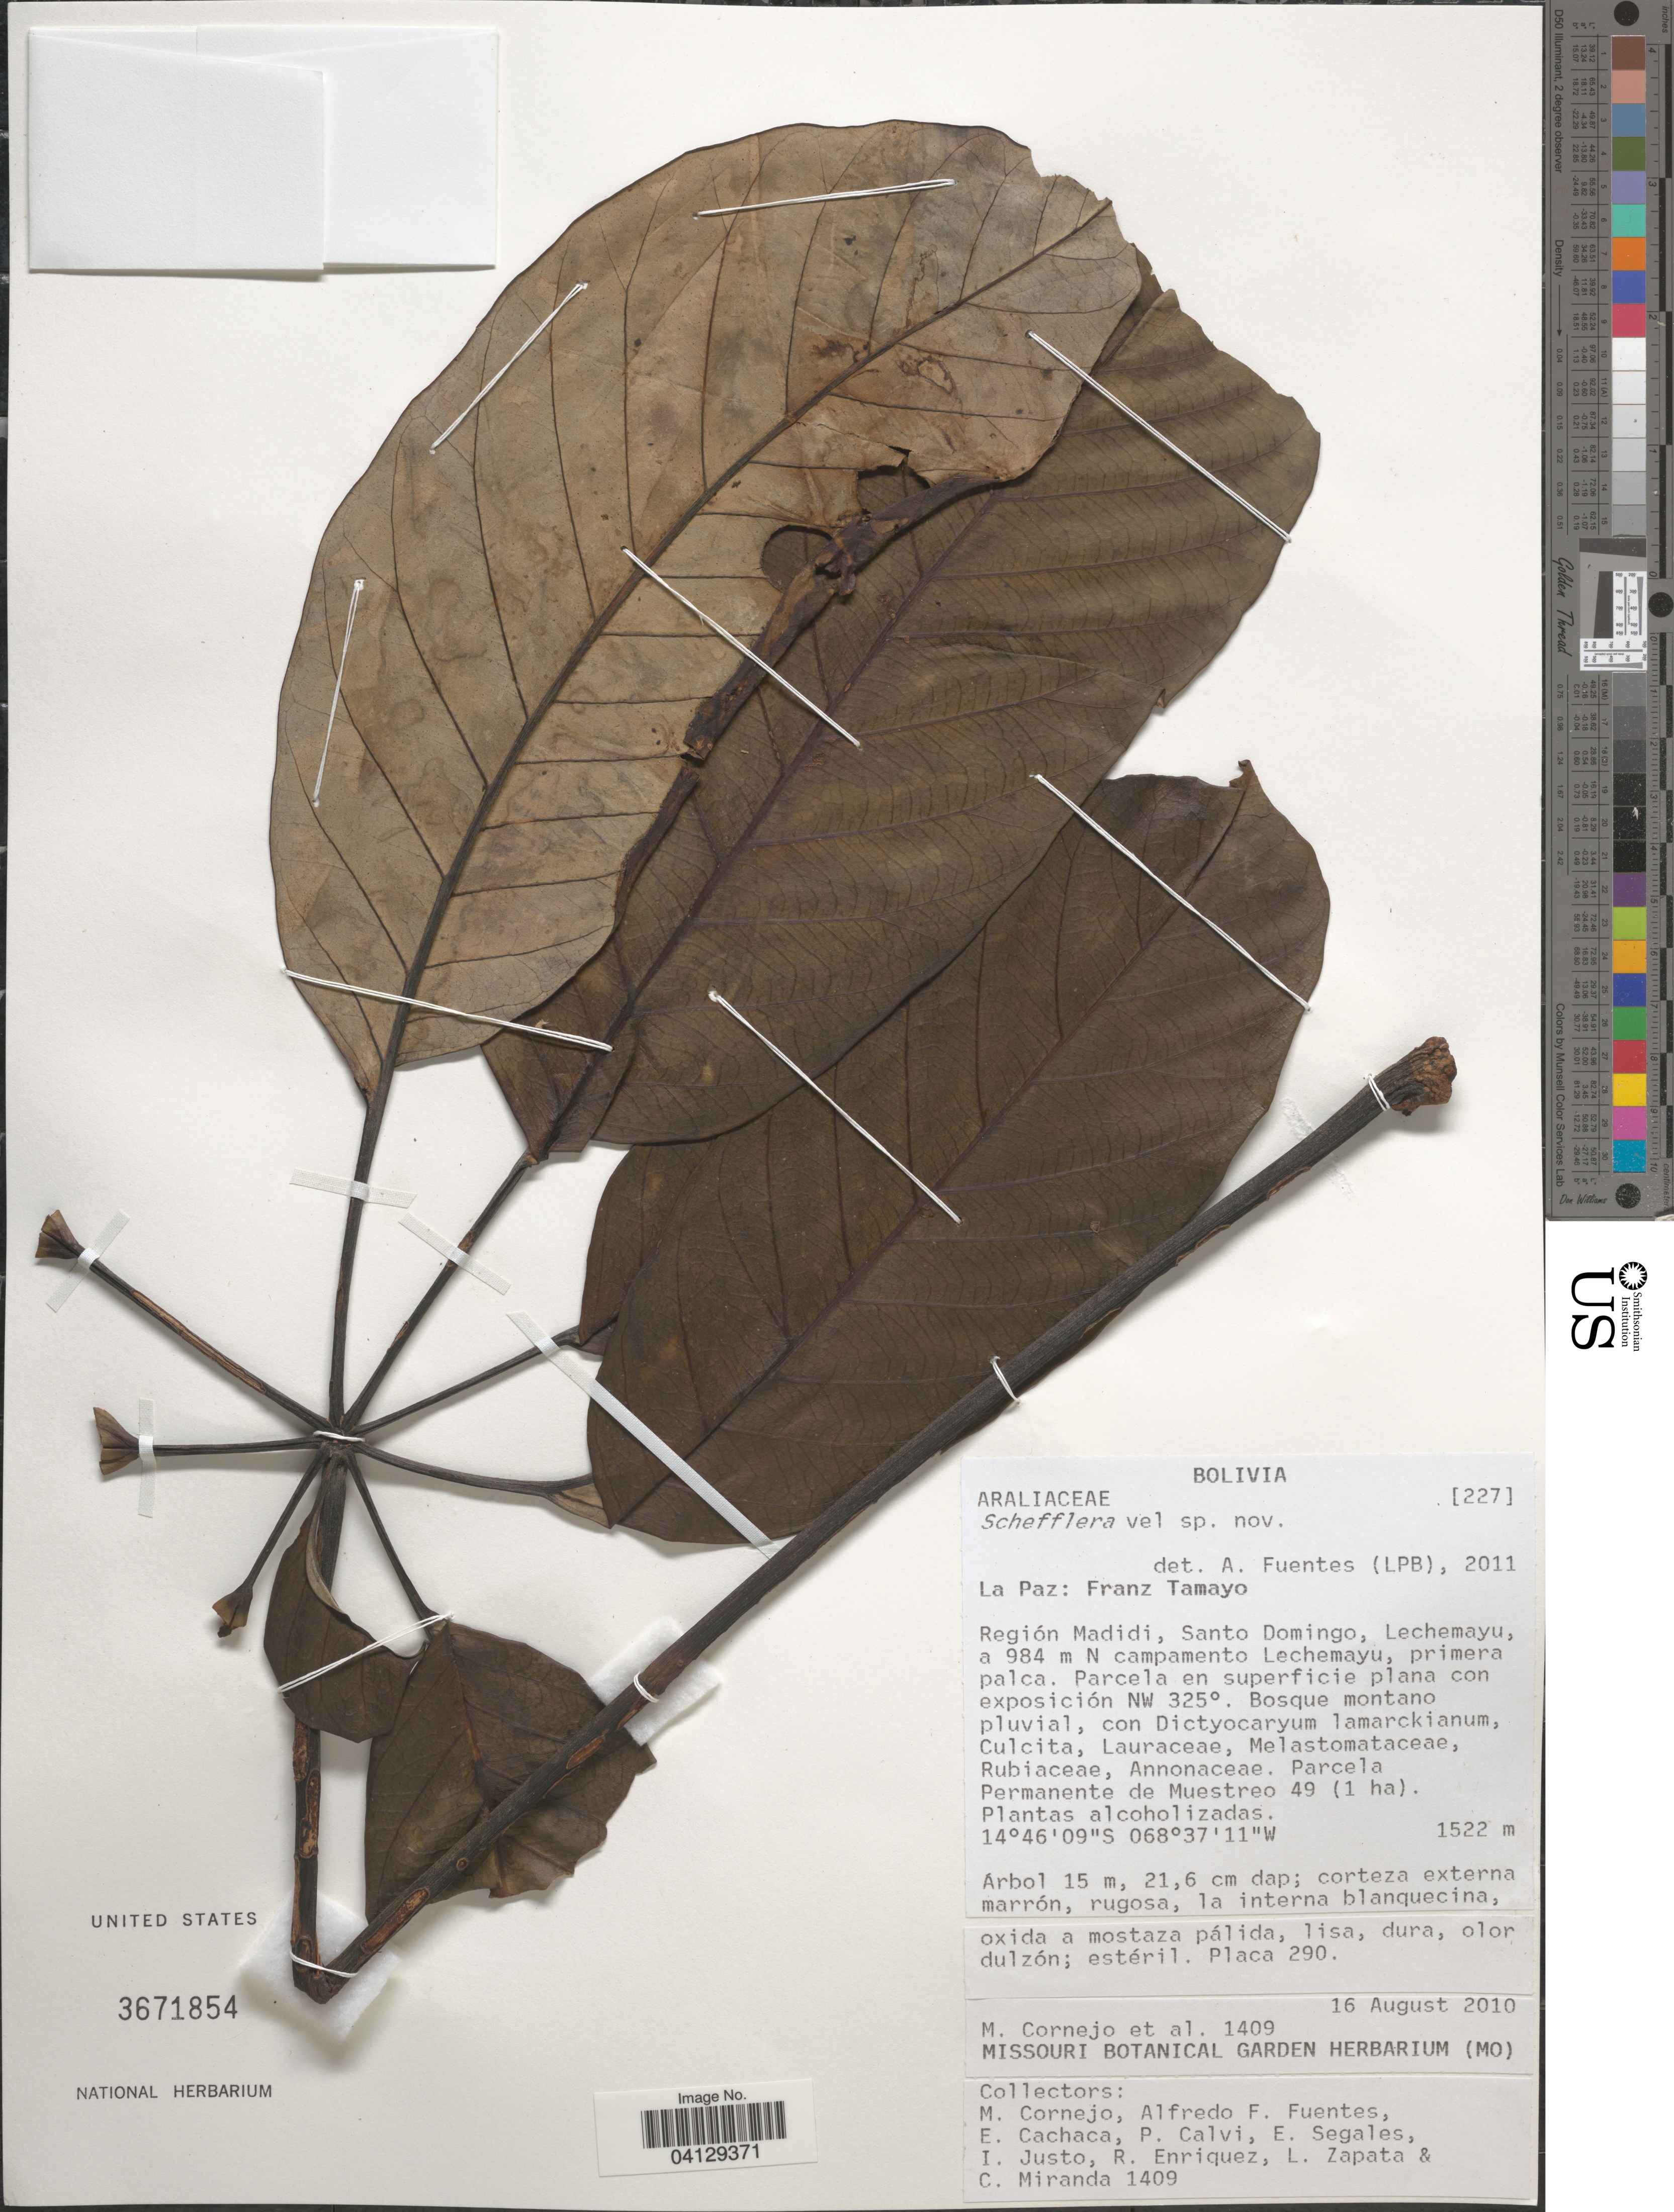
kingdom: Plantae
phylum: Tracheophyta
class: Magnoliopsida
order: Apiales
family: Araliaceae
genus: Didymopanax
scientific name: Didymopanax leco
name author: A. Fuentes & M.Mend.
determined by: Fuentes, A. F.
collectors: M. Cornejo, A. F. Fuentes, E. Cachaca, P. Calvi & et al.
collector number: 1409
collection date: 2010-08-16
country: Bolivia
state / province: La Paz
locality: Franz Tamayo. Región Madidi, Santo Domingo, Lechemayu, a 984 m N campamento Lechemayu, primer palca.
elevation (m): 1522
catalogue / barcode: US 3671854